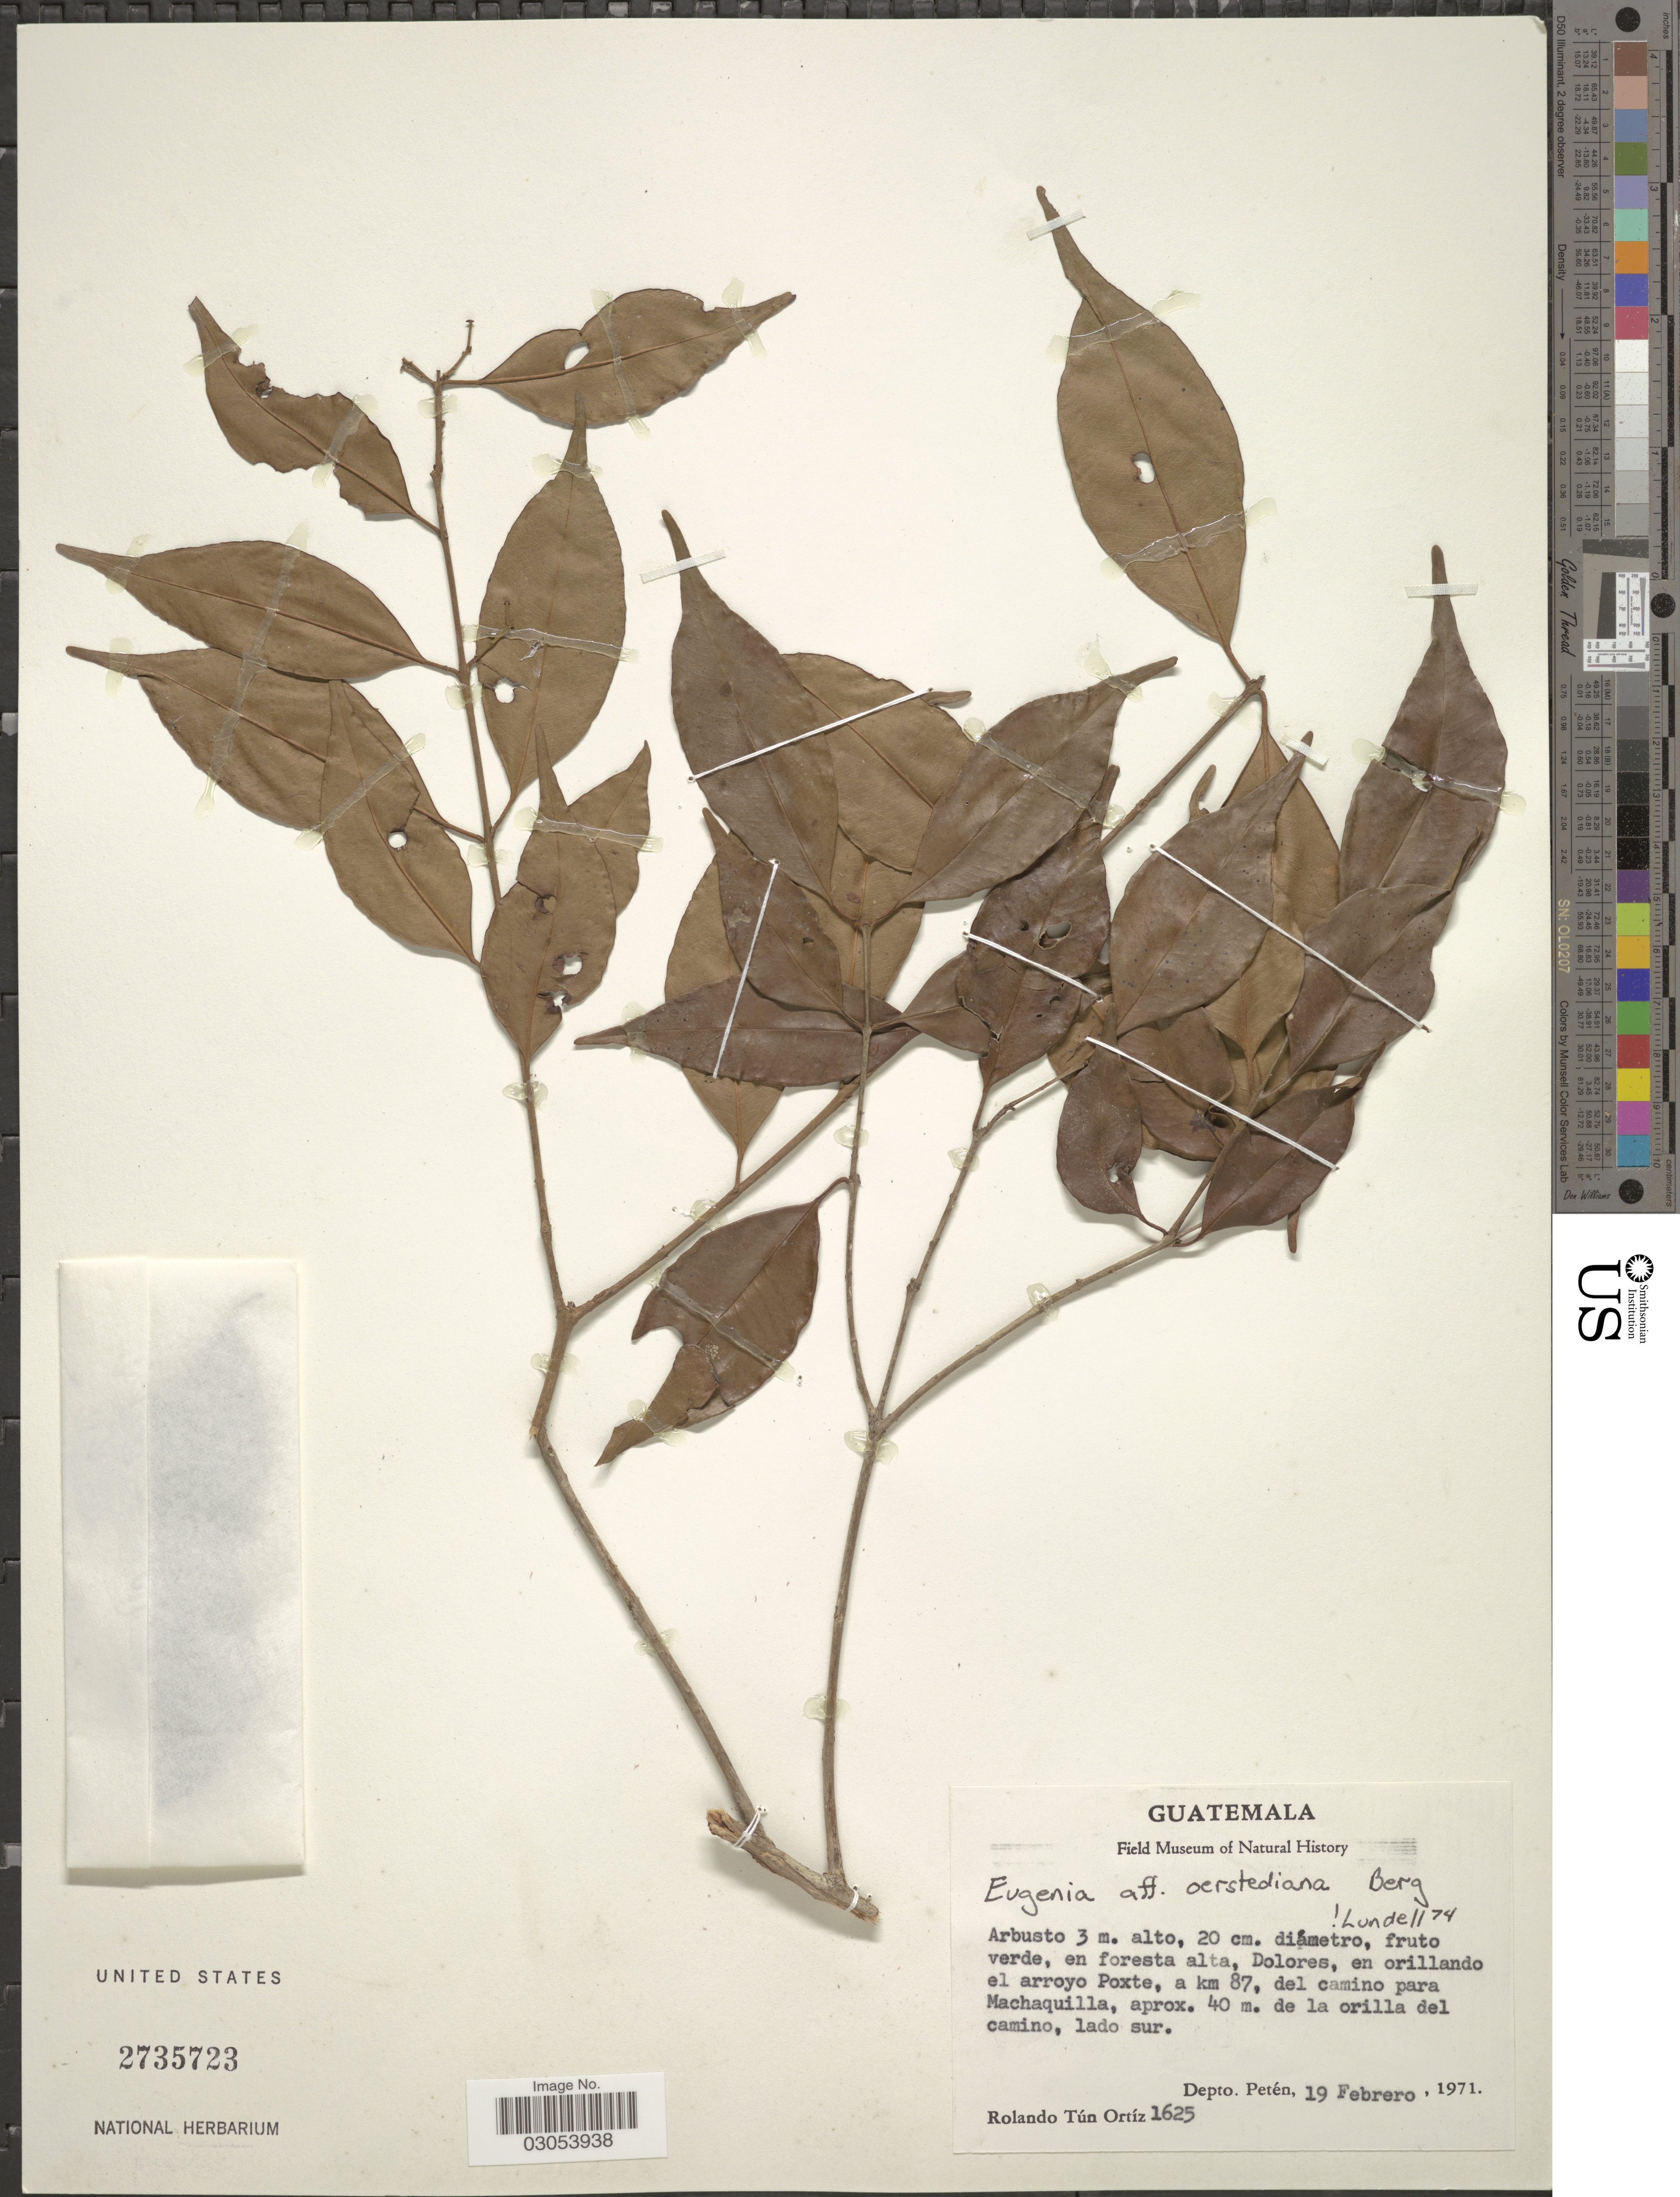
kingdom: Plantae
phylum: Tracheophyta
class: Magnoliopsida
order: Myrtales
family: Myrtaceae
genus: Eugenia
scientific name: Eugenia oerstediana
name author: O. Berg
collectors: R. Tún Ortíz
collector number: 1625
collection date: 1971-02-19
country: Guatemala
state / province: El Petén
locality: Dolores, en orillando el arroyo Poxte, a km 87, del camino para Machaquilla, aprox. 40 m. de la orilla del camino, lado sur. Depto. Petén.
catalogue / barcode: US 2735723